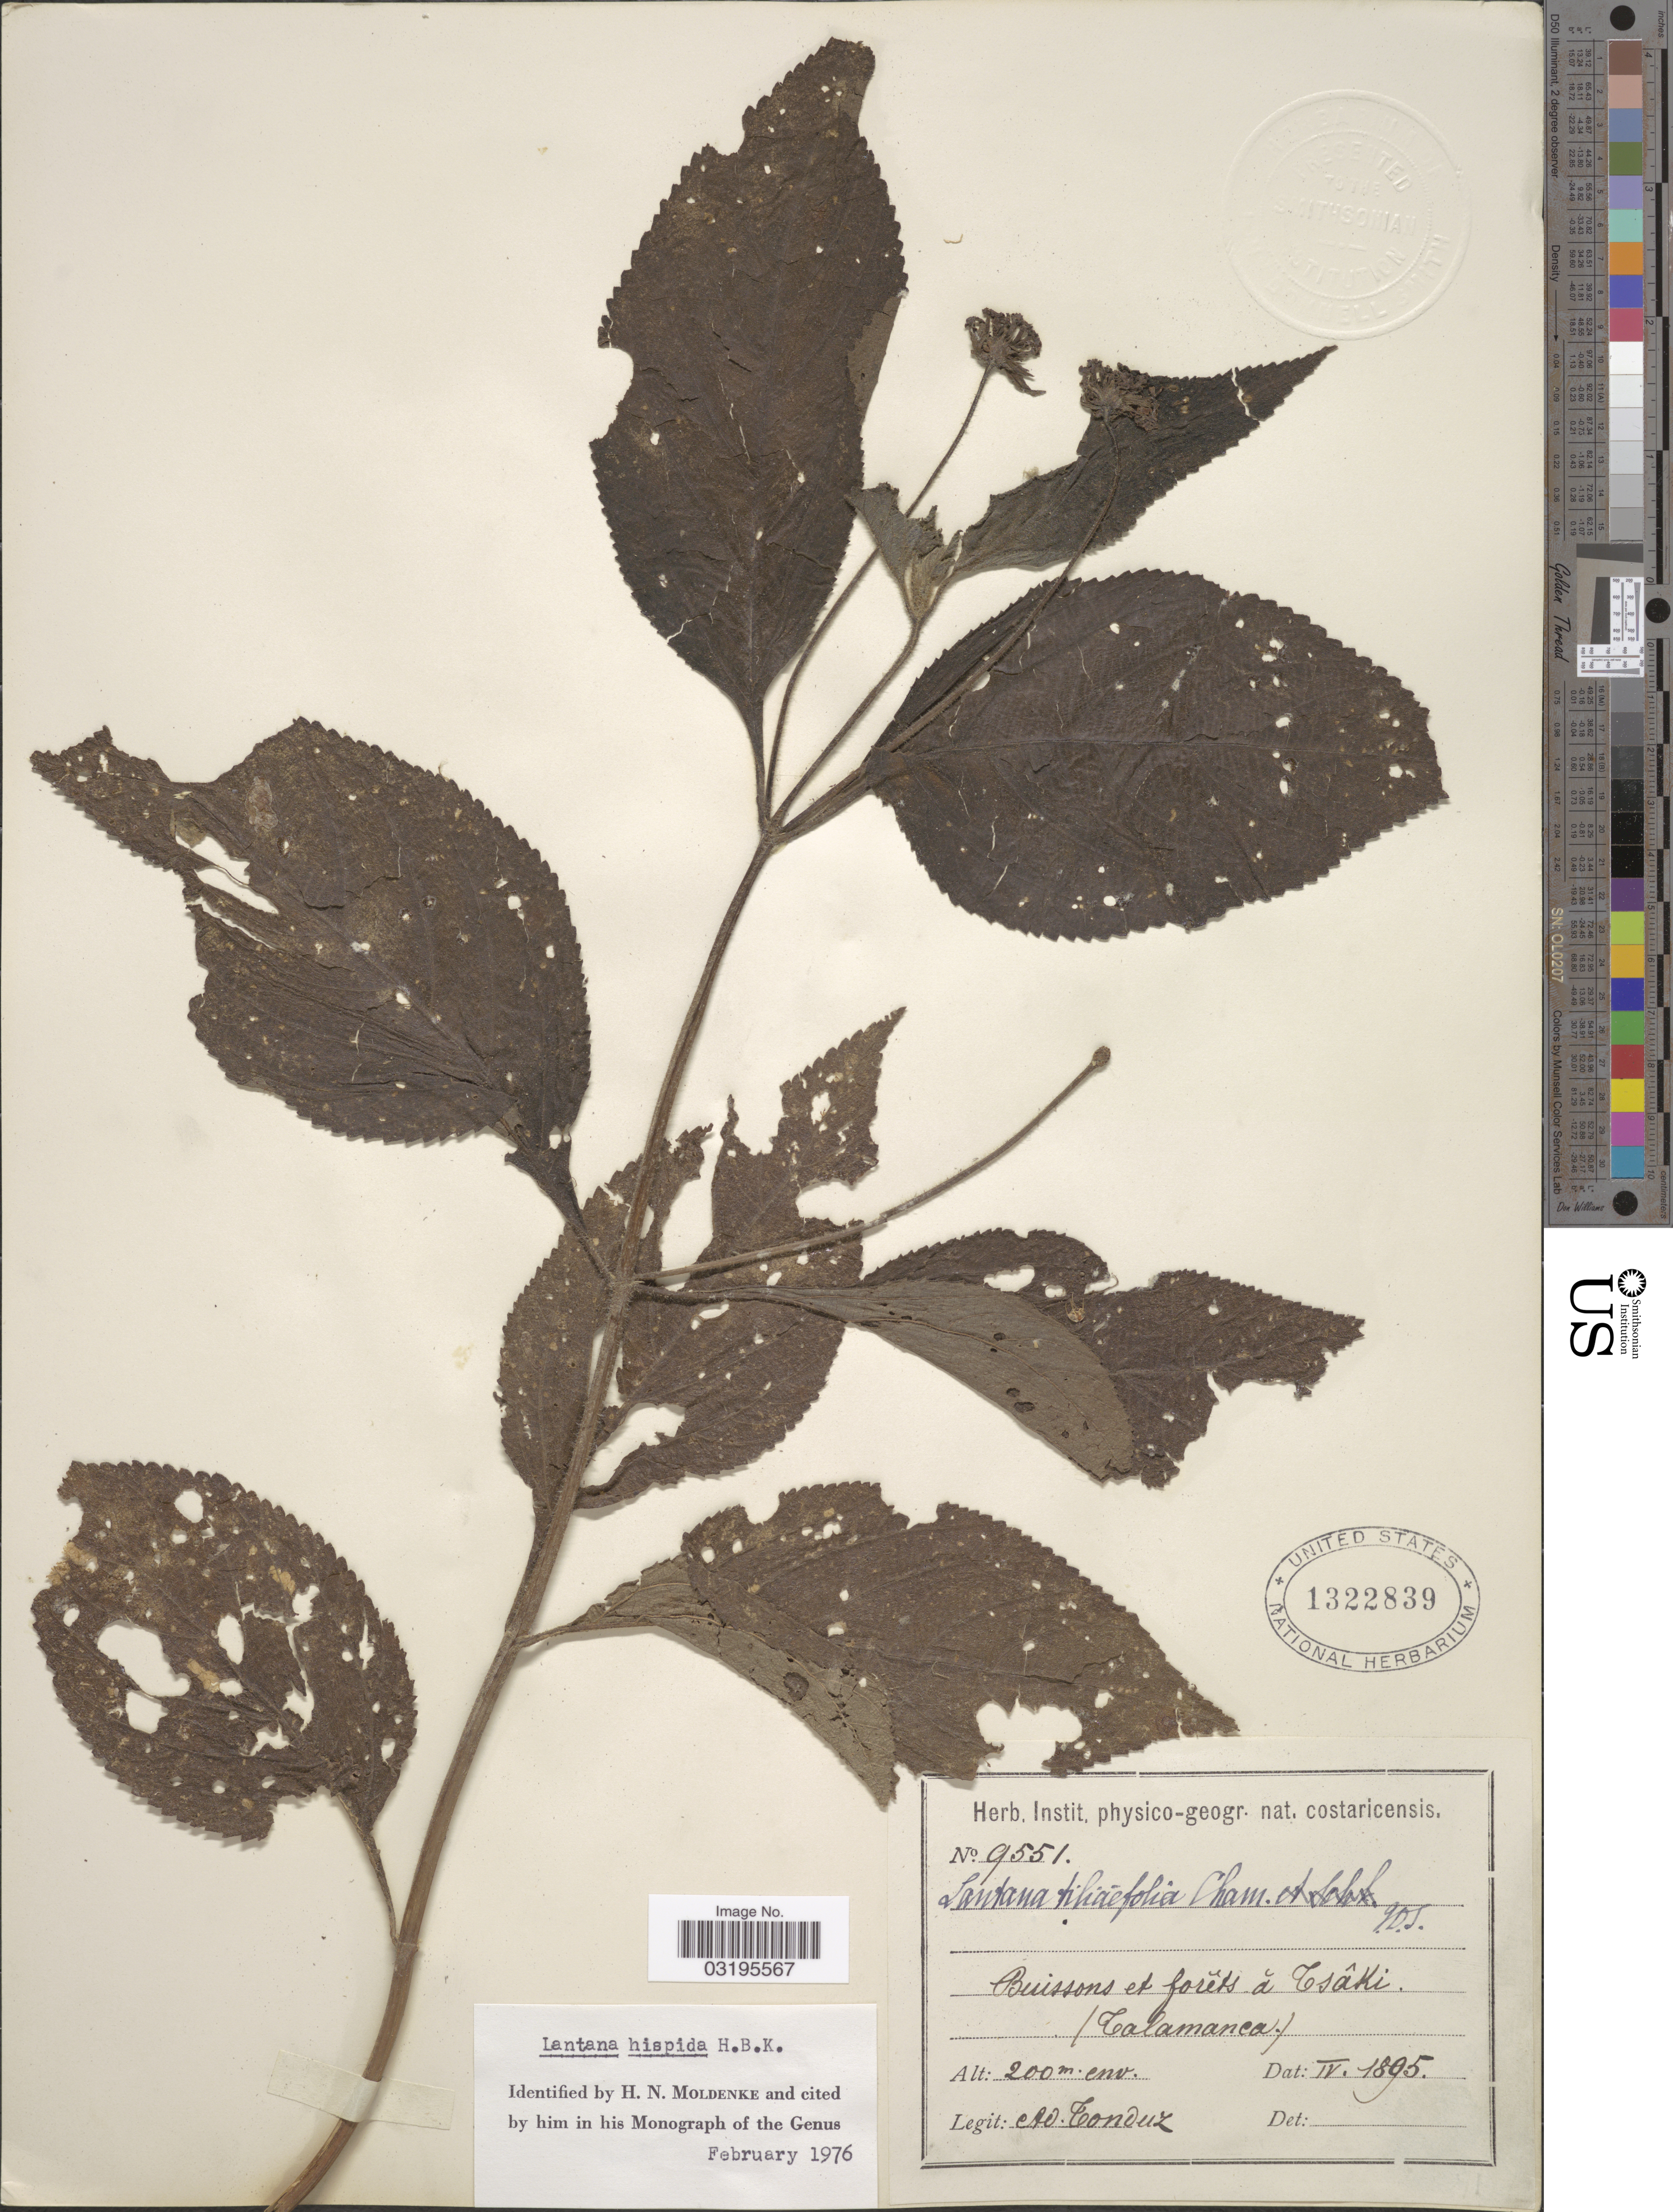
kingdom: Plantae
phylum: Tracheophyta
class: Magnoliopsida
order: Lamiales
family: Verbenaceae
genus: Lantana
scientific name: Lantana hispida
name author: Kunth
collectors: A. Tonduz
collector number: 9551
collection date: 1895-04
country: Costa Rica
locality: Buissons et forêts à Tsâki. (Talamanca).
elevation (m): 200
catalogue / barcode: US 1322839